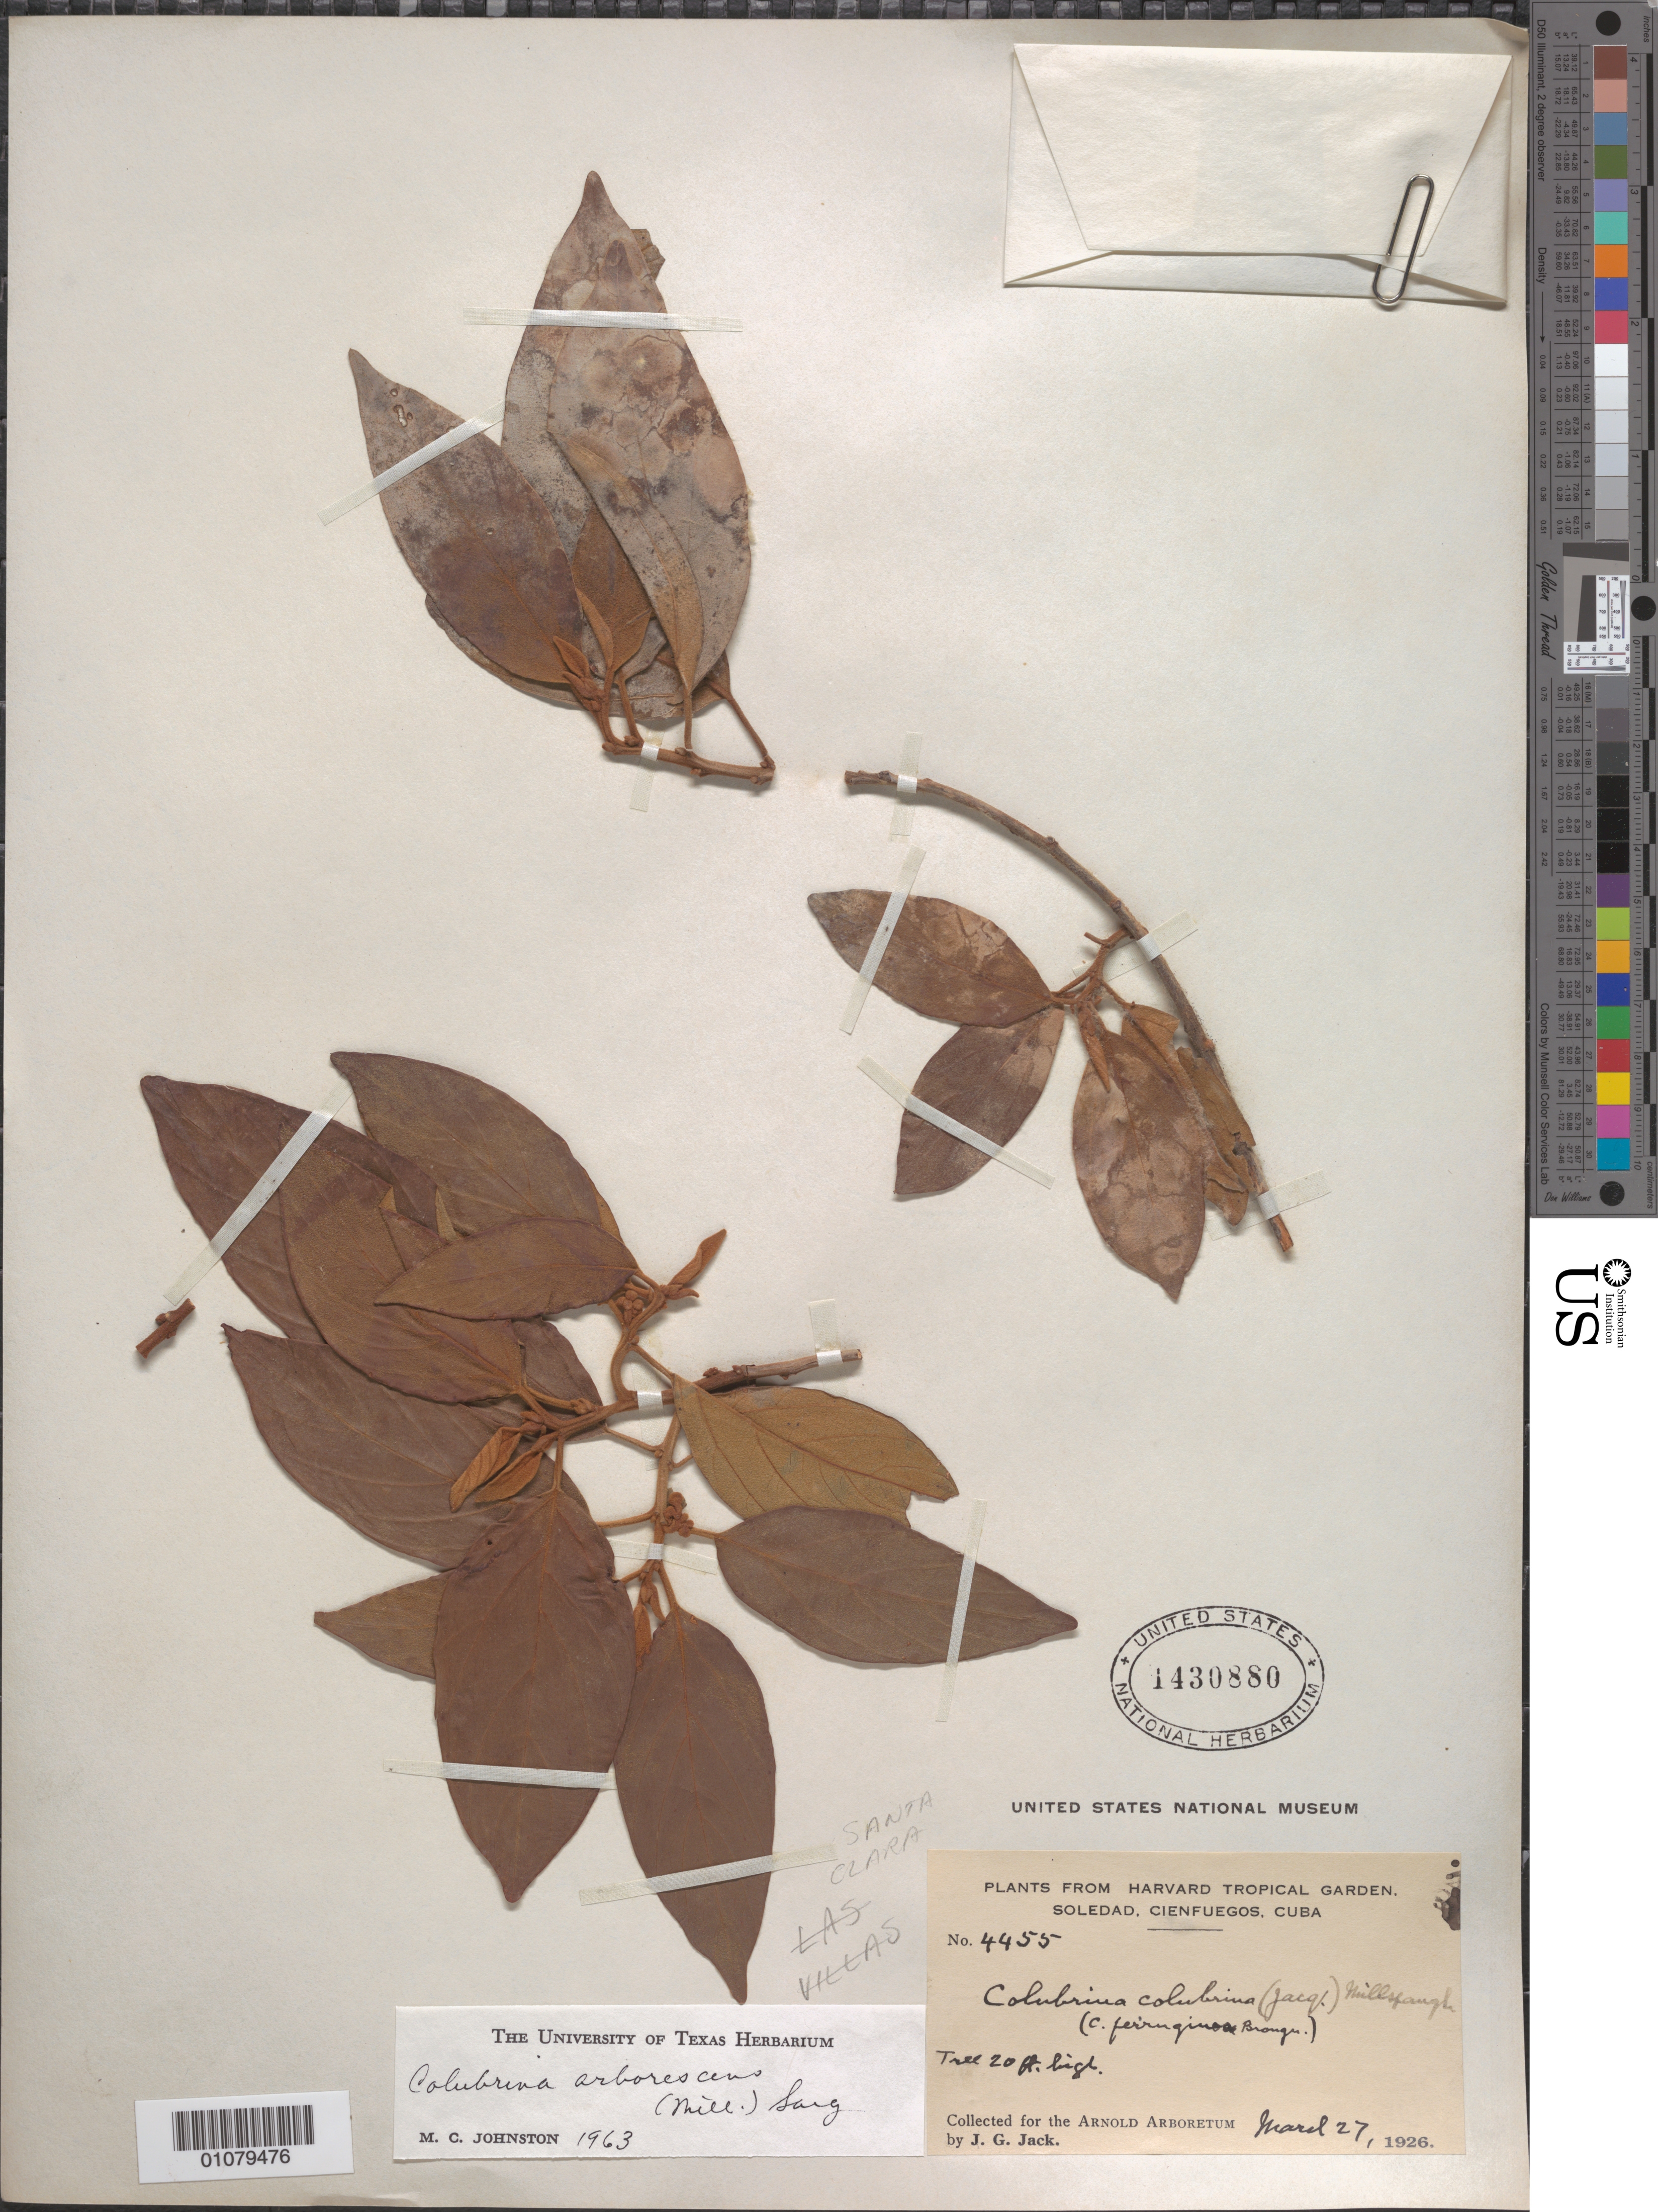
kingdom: Plantae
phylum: Tracheophyta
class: Magnoliopsida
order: Rosales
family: Rhamnaceae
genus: Colubrina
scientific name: Colubrina arborescens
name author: (Mill.) Sarg.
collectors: J. G. Jack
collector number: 4455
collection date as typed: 27 Mar 1926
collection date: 1926-03-27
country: Cuba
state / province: Cienfuegos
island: Cuba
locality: Plants from Harvard Tropical Garden Soledad, Cienfuegos, Cuba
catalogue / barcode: US 1430880